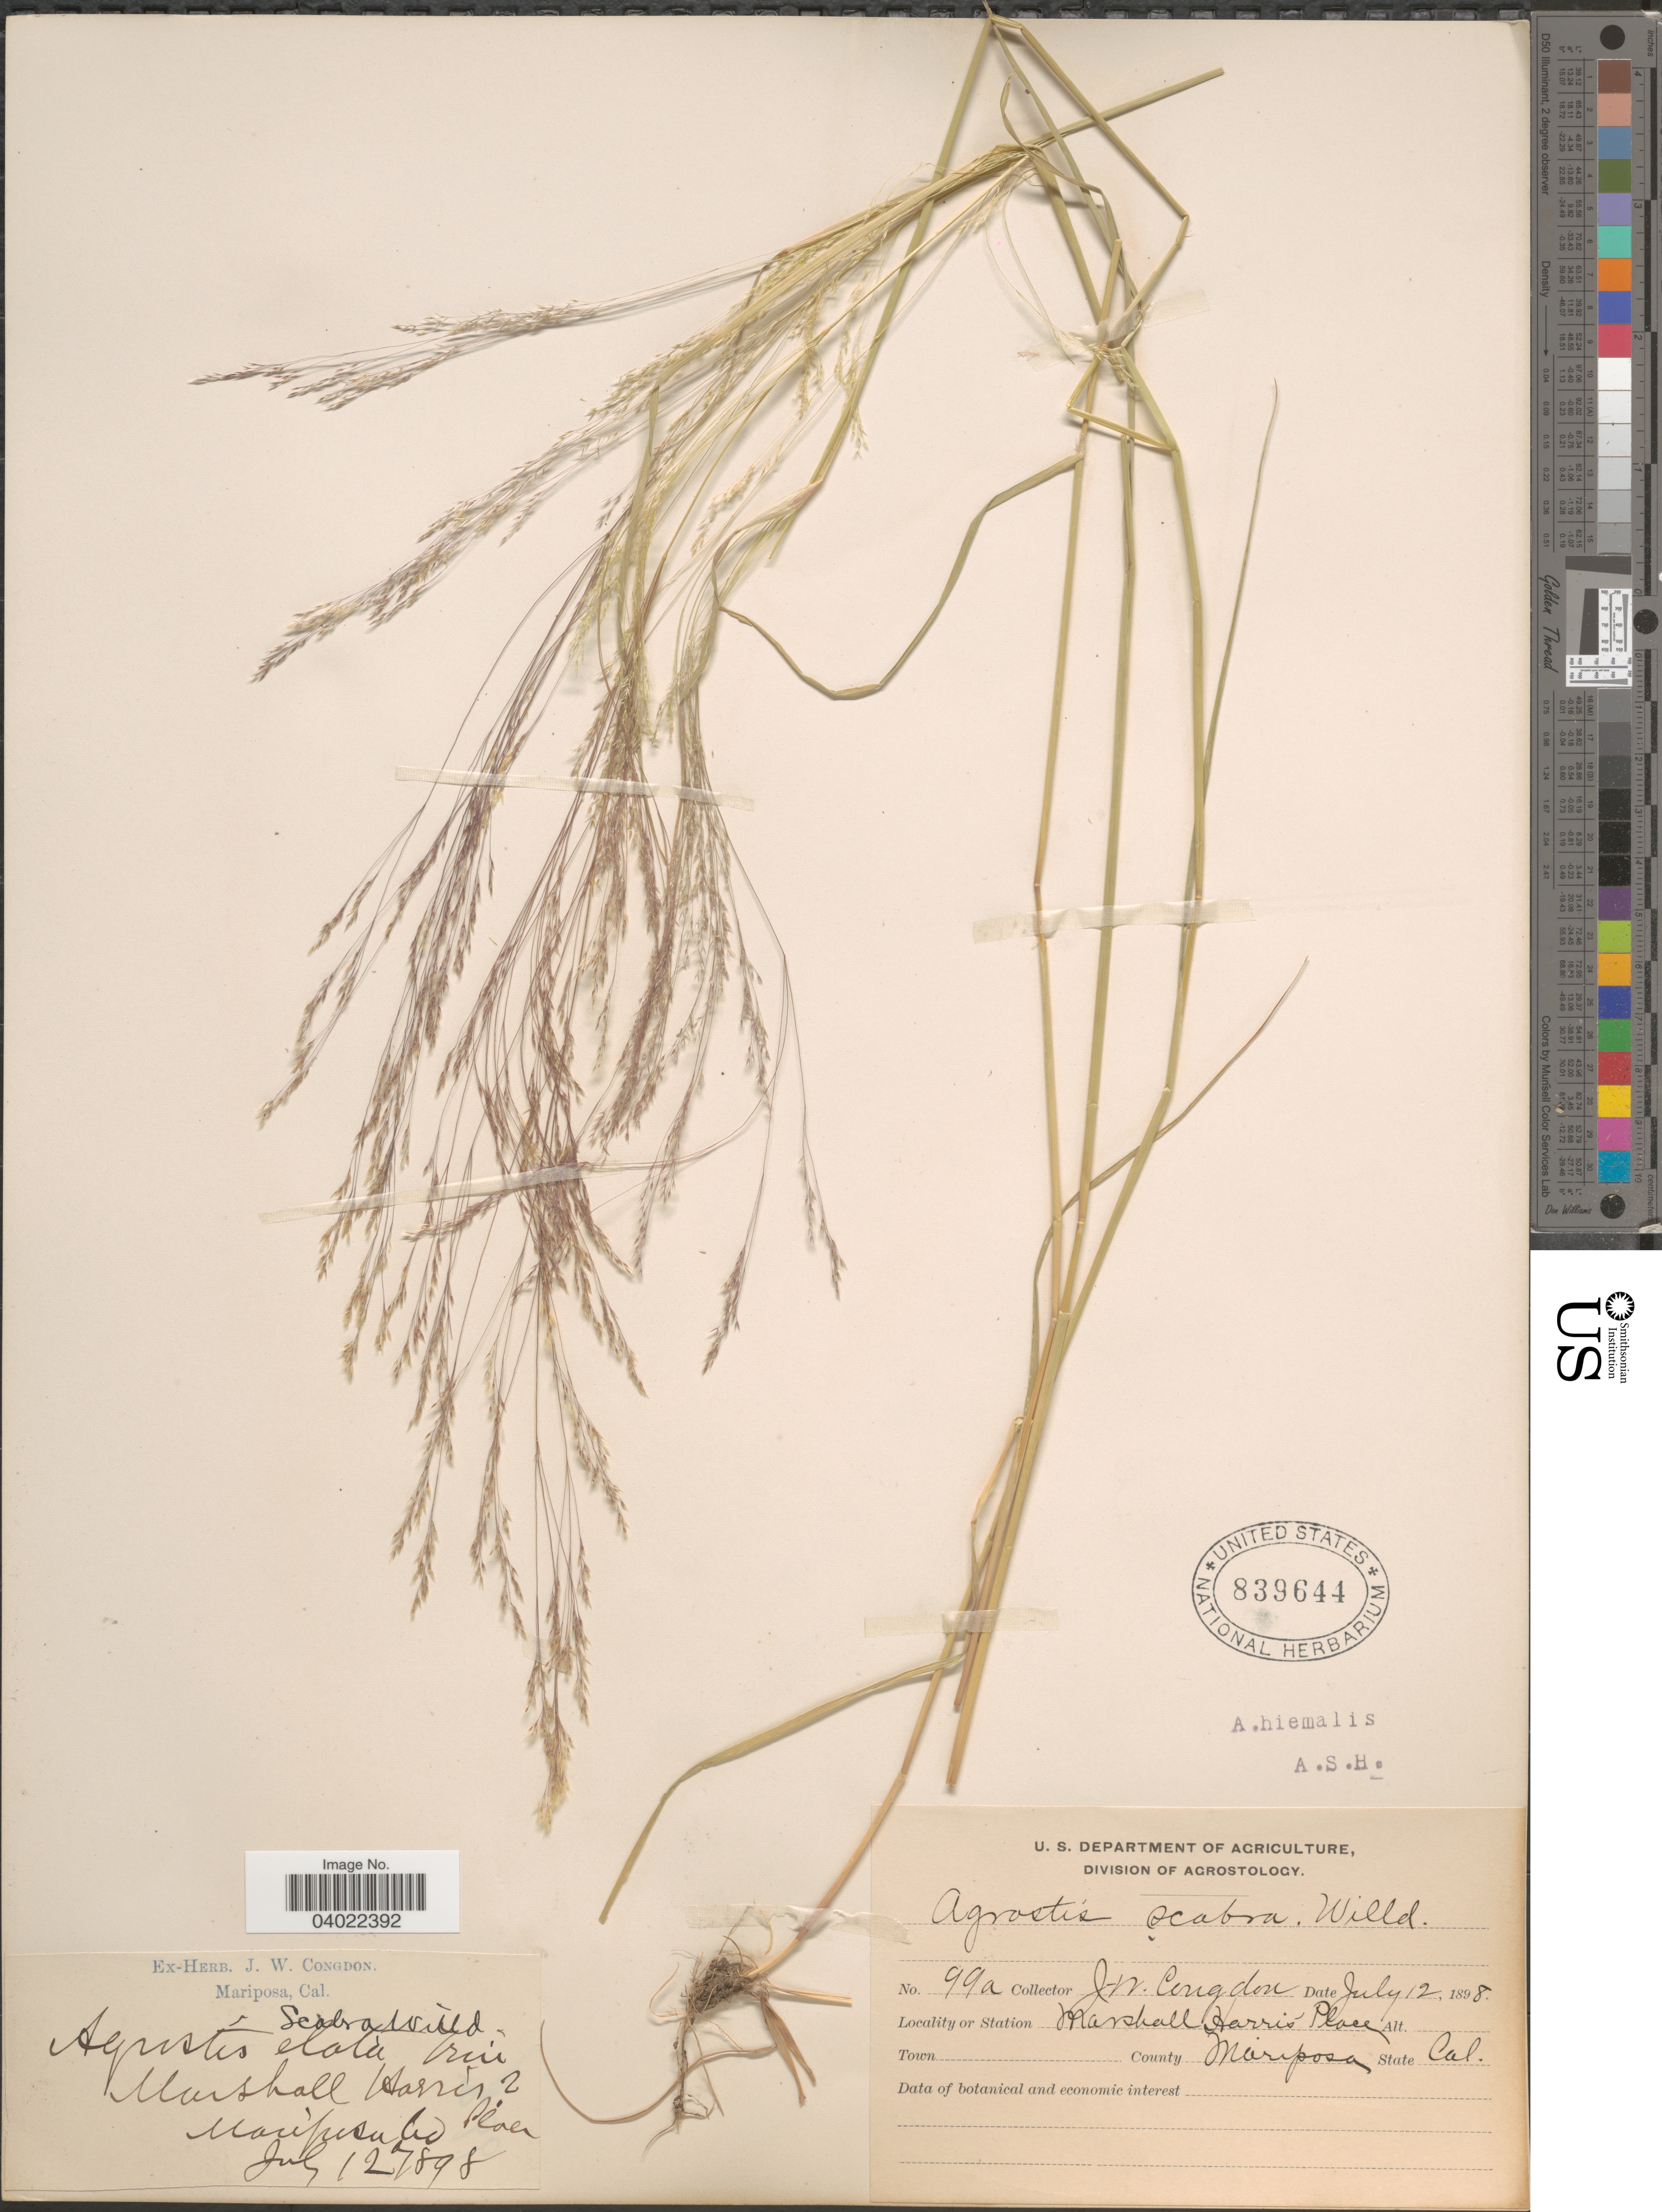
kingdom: Plantae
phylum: Tracheophyta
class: Liliopsida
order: Poales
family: Poaceae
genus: Agrostis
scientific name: Agrostis scabra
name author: Willd.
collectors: J. W. Congdon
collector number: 99a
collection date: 1898-07-12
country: United States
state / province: California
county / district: Mariposa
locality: Marshall Harris' Place. County Mariposa.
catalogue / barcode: US 839644